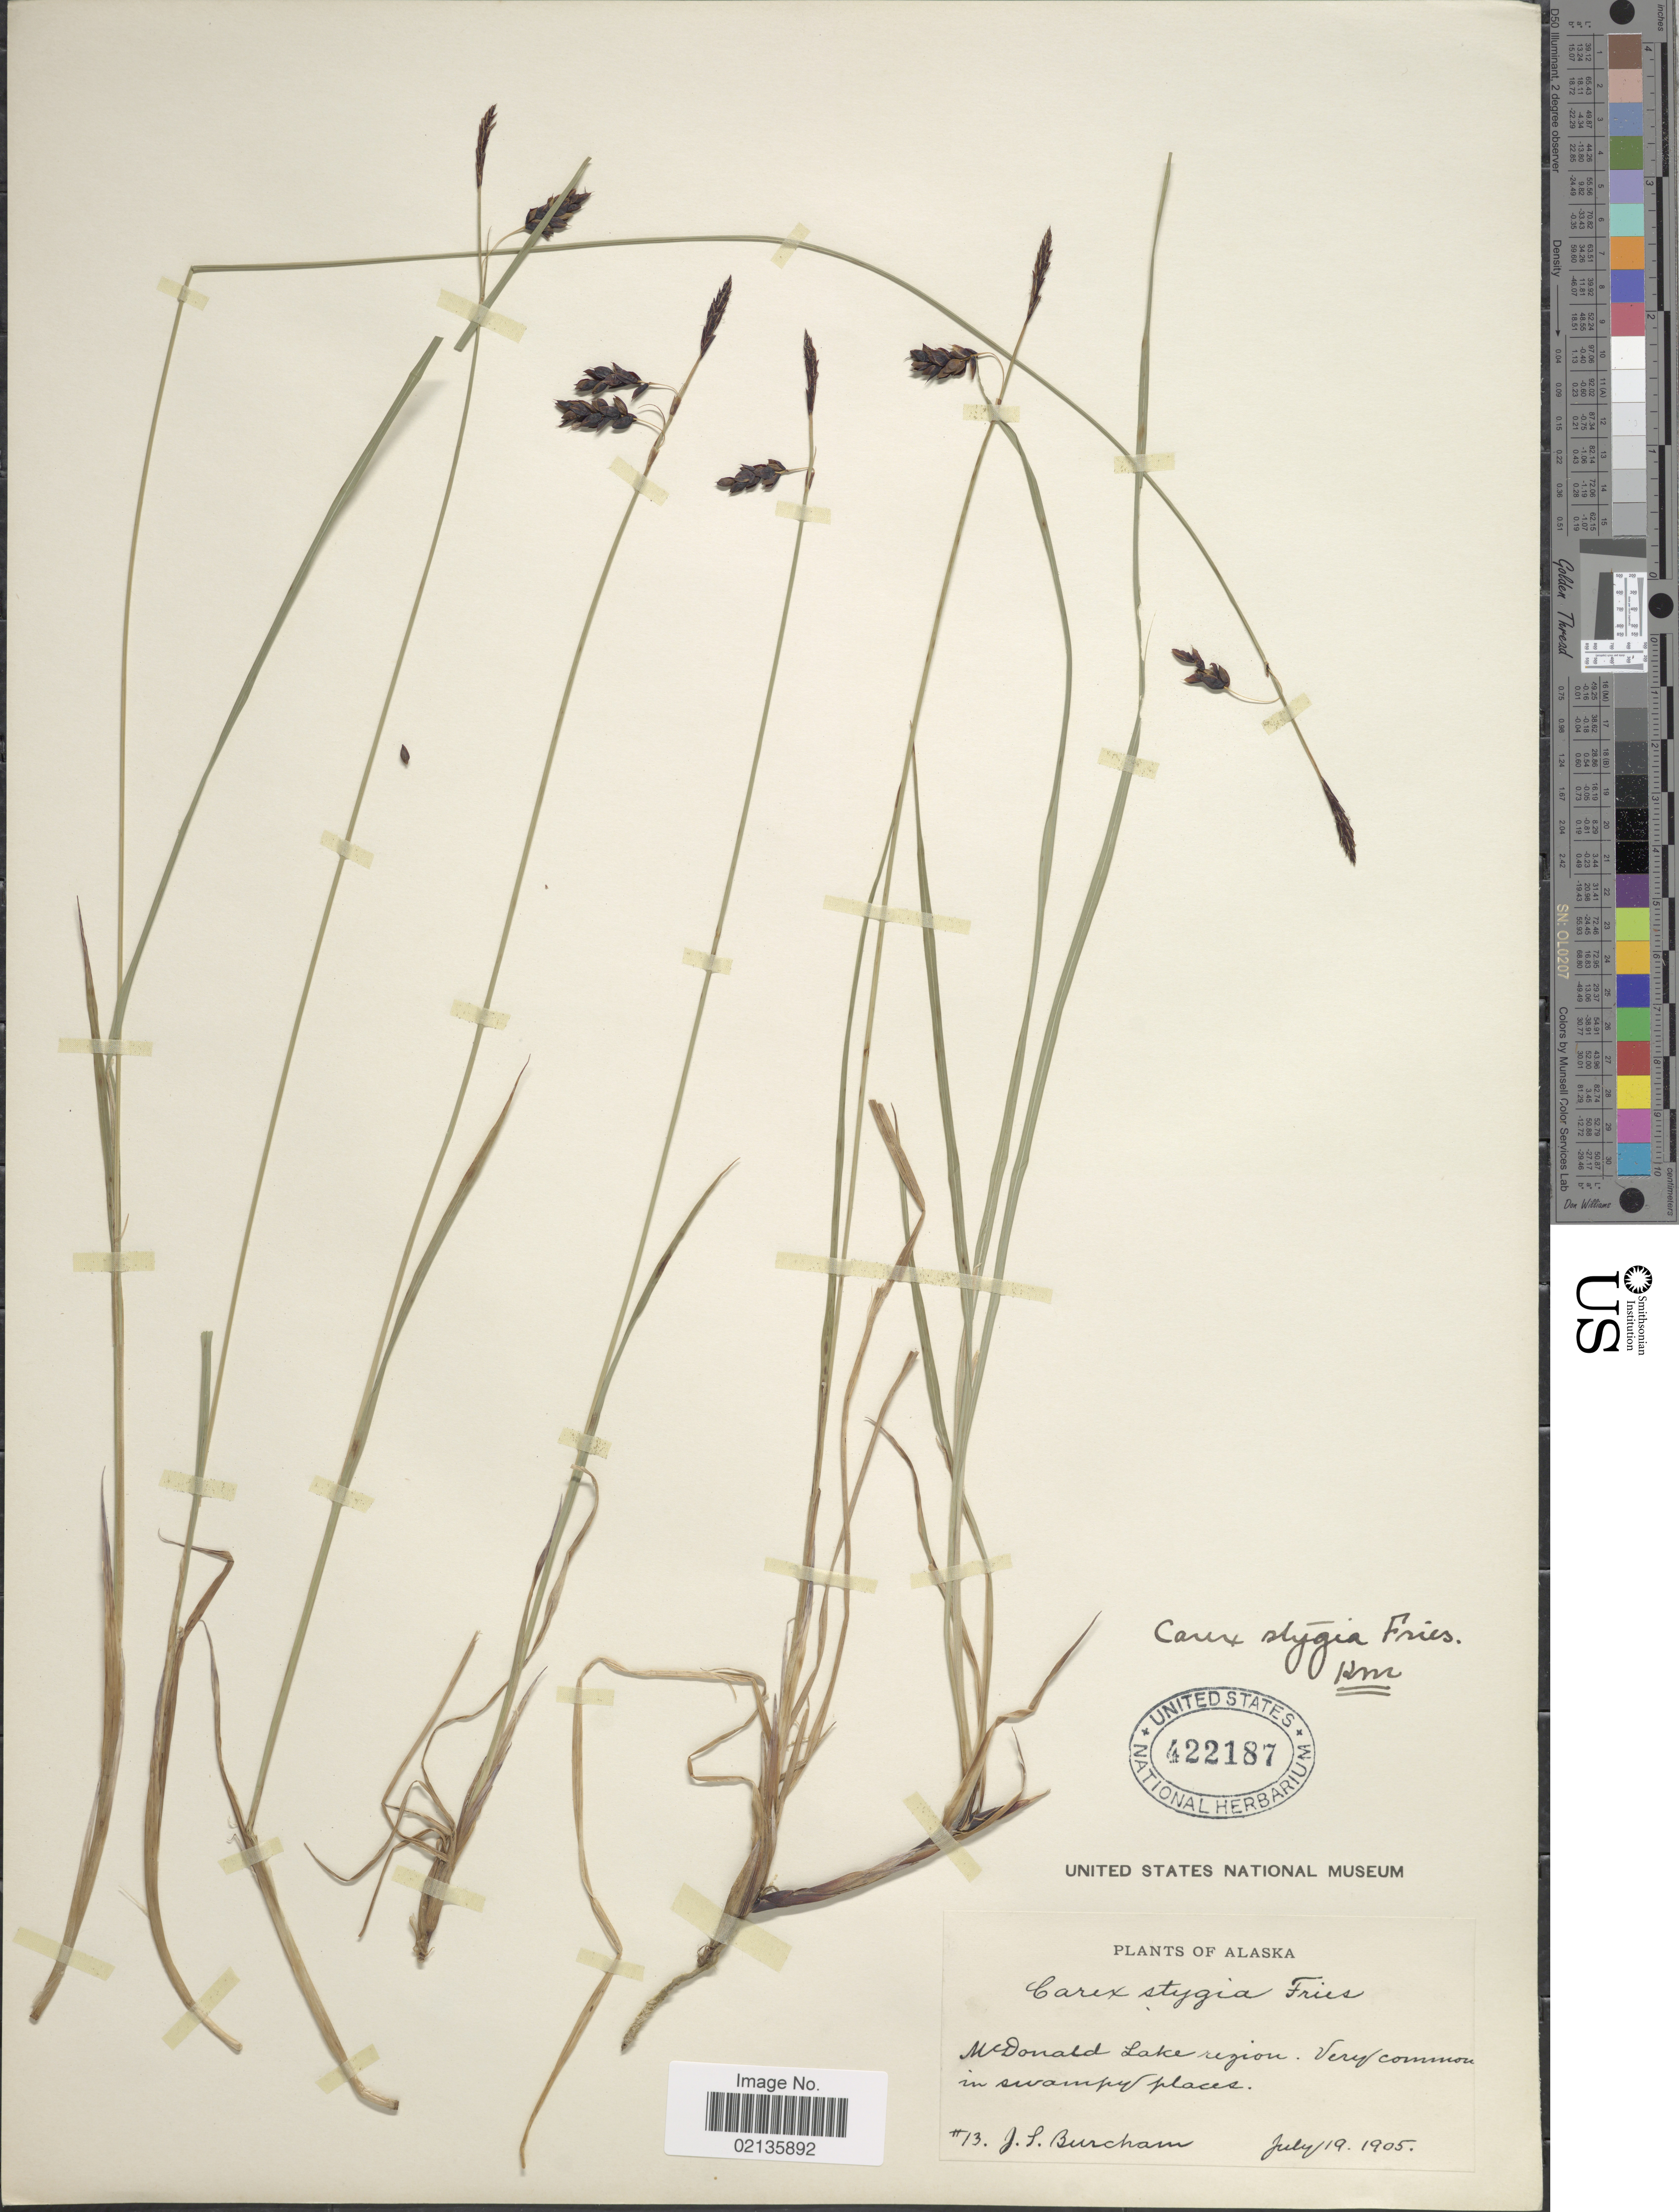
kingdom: Plantae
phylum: Tracheophyta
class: Liliopsida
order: Poales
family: Cyperaceae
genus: Carex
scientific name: Carex x stygia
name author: Fr.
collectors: J. Burcham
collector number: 13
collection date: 1905-07-19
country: United States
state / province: Alaska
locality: McDonald Lake Region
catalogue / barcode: US 422187